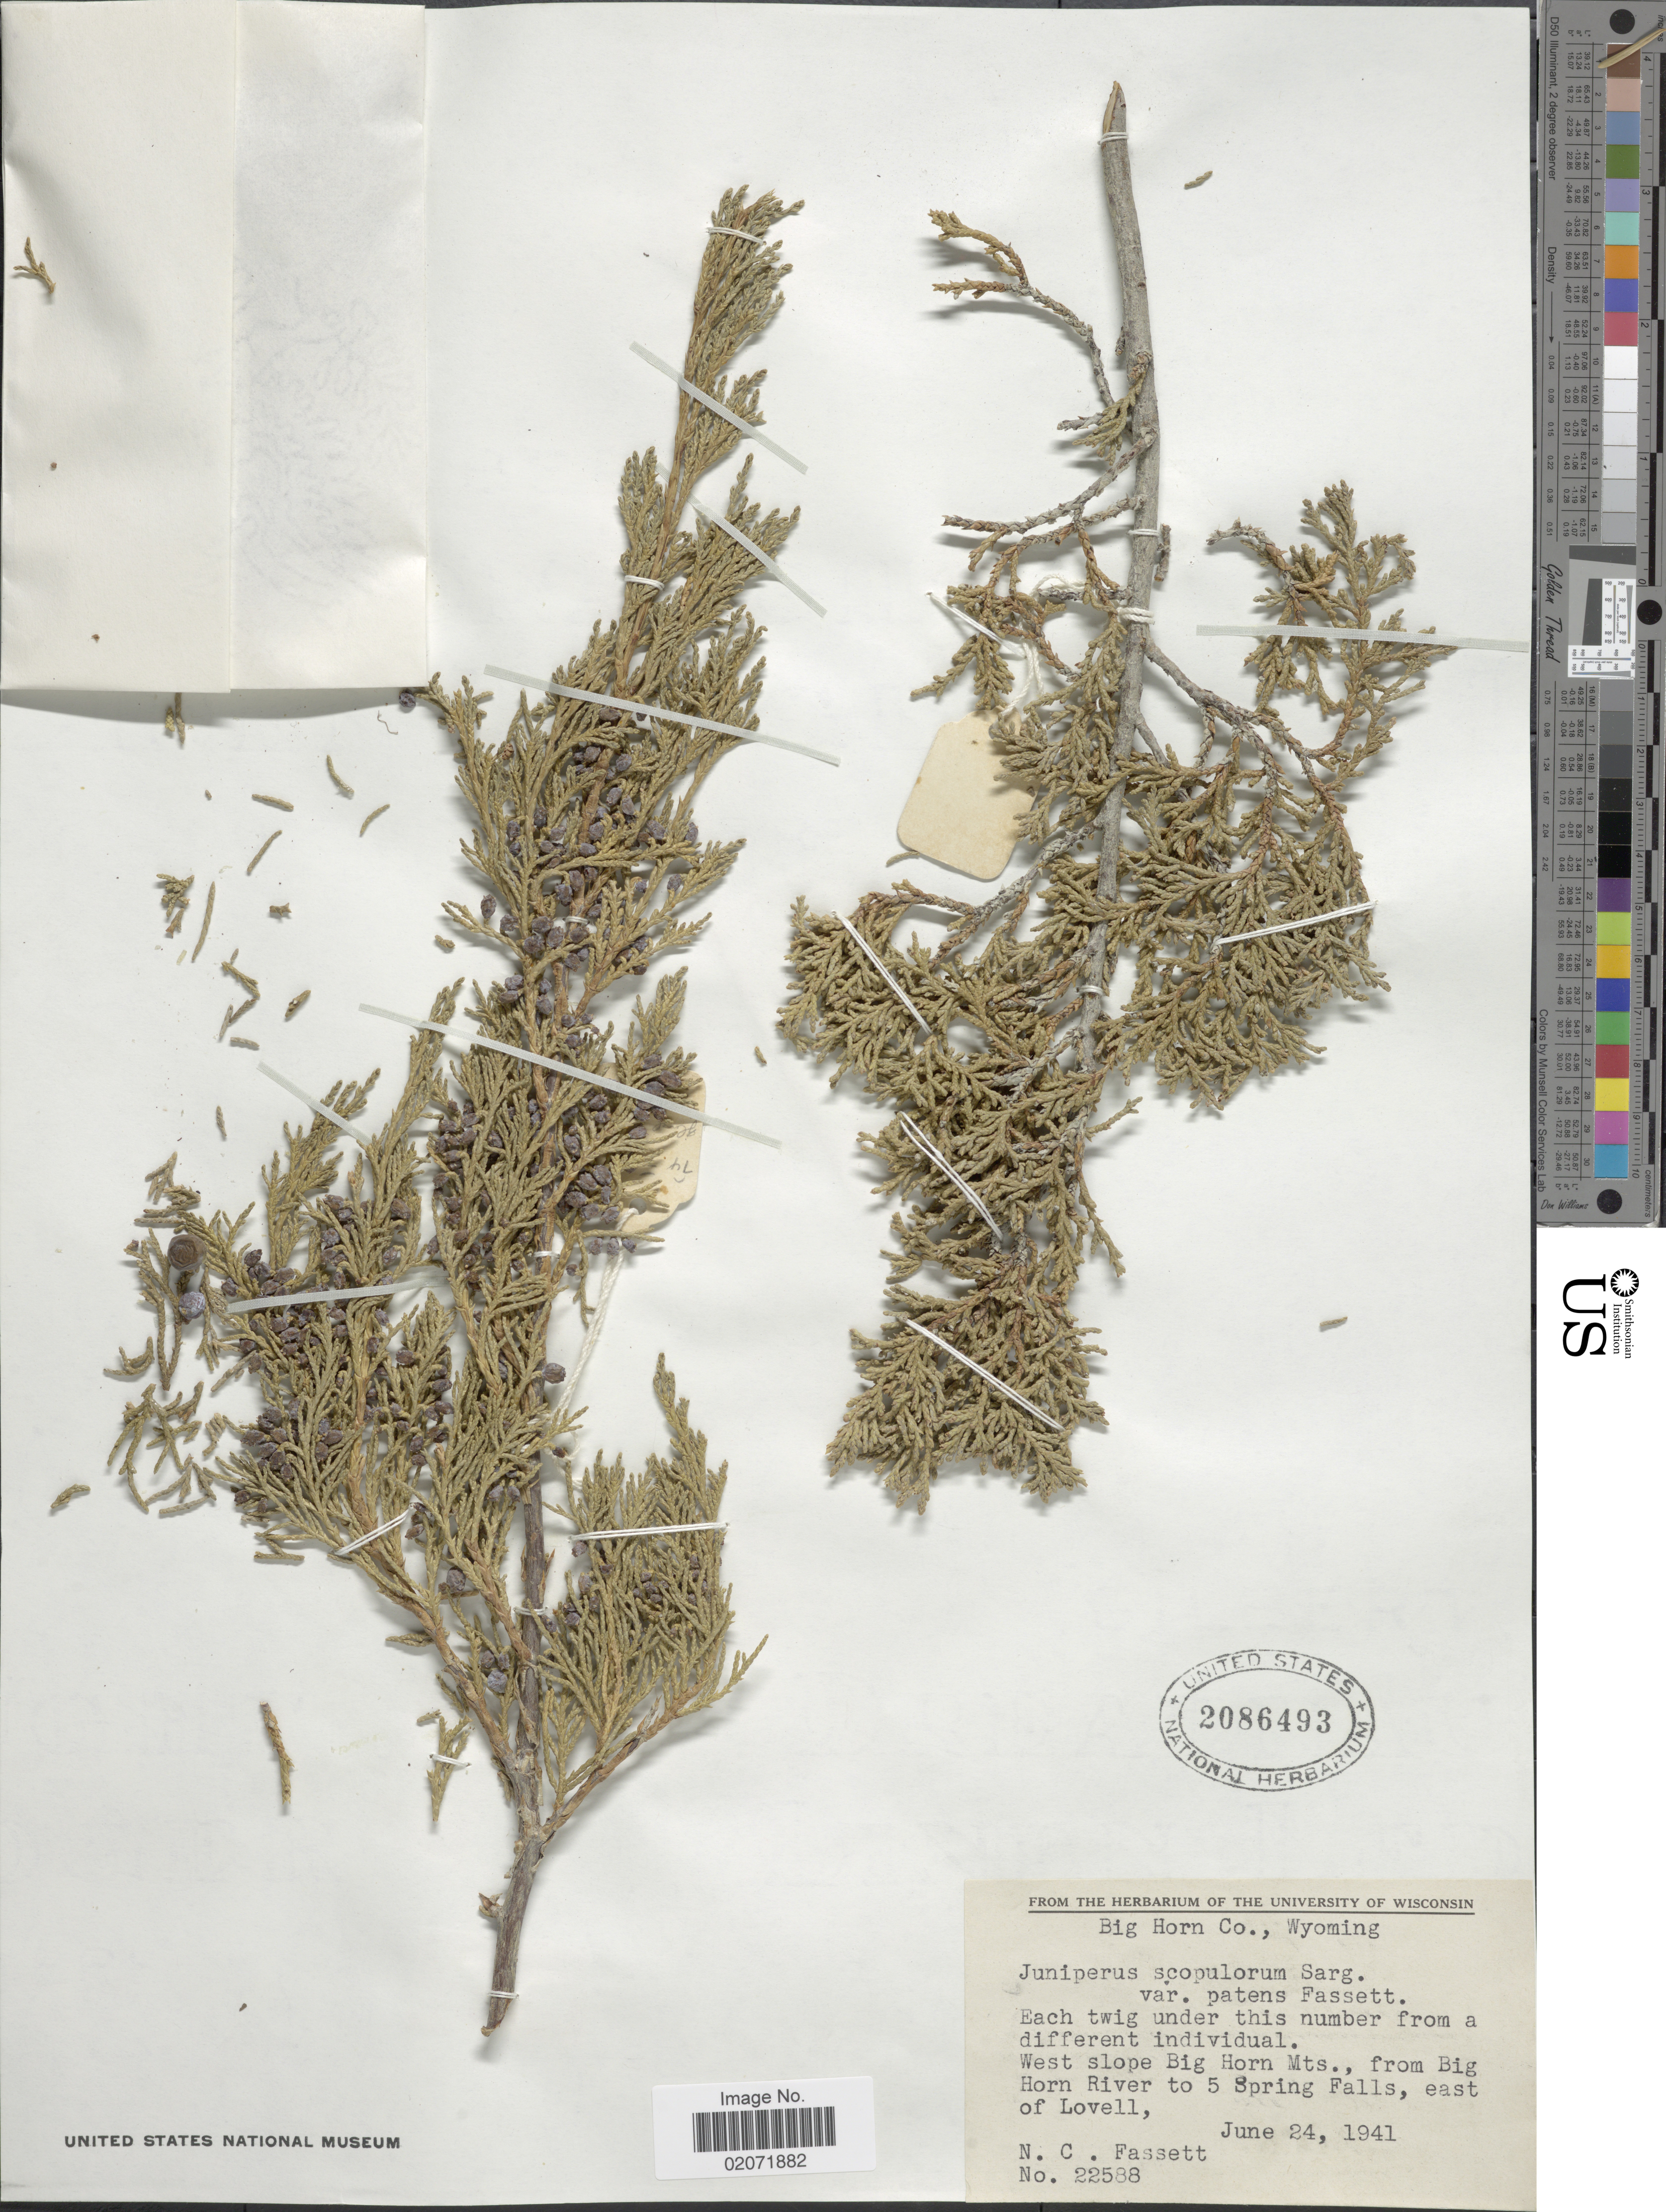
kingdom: Plantae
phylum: Tracheophyta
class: Pinopsida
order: Pinales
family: Cupressaceae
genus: Juniperus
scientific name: Juniperus scopulorum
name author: Sarg.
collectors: N. C. Fassett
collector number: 22588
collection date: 1941-06-24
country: United States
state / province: Wyoming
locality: Big Horn Co. West slope Big Horn Mts. from Big Horn River to 5 Springs Falls, east of Lovell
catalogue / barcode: US 2086493